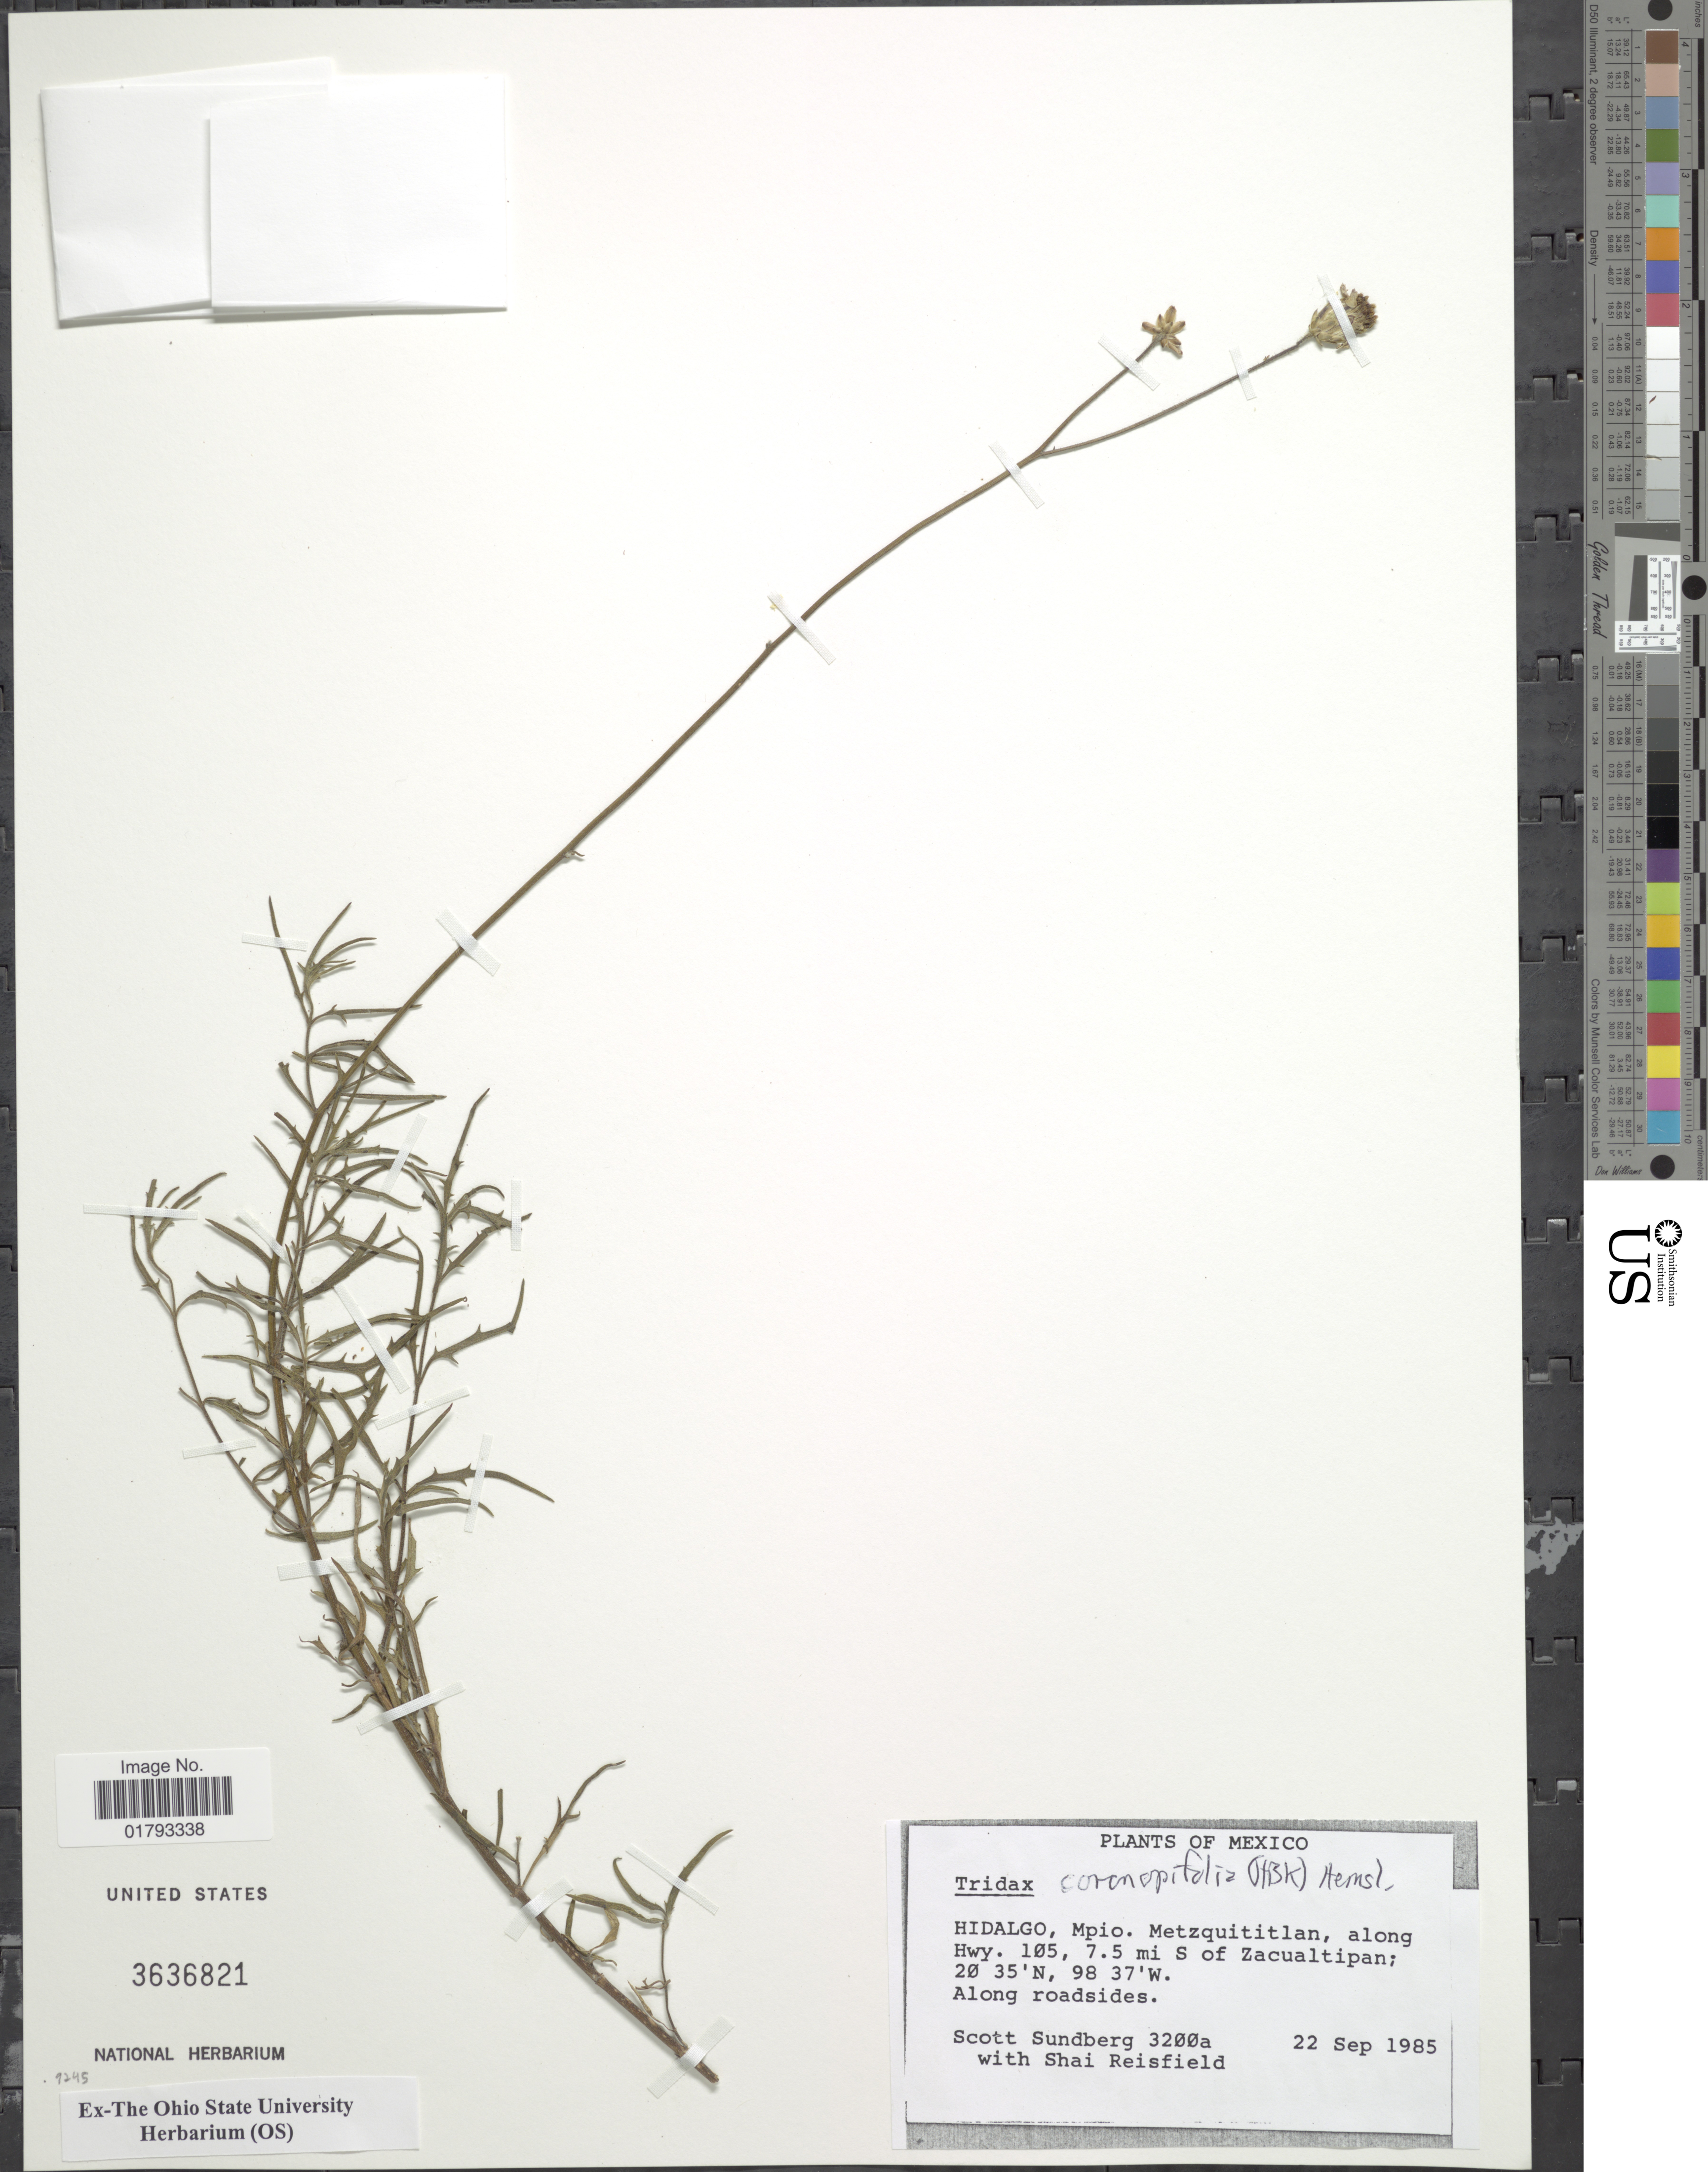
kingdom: Plantae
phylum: Tracheophyta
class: Magnoliopsida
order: Asterales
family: Asteraceae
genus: Tridax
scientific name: Tridax coronopifolia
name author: (Kunth) Hemsl.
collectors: S. Sundberg & S. Reisfield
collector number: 3200a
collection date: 1985-09-22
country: Mexico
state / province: Hidalgo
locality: Hidalgo, Mpio Metzquititlan, along Hwy. 105, 7.5 mi S of Zacualtipan.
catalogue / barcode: US 3636821